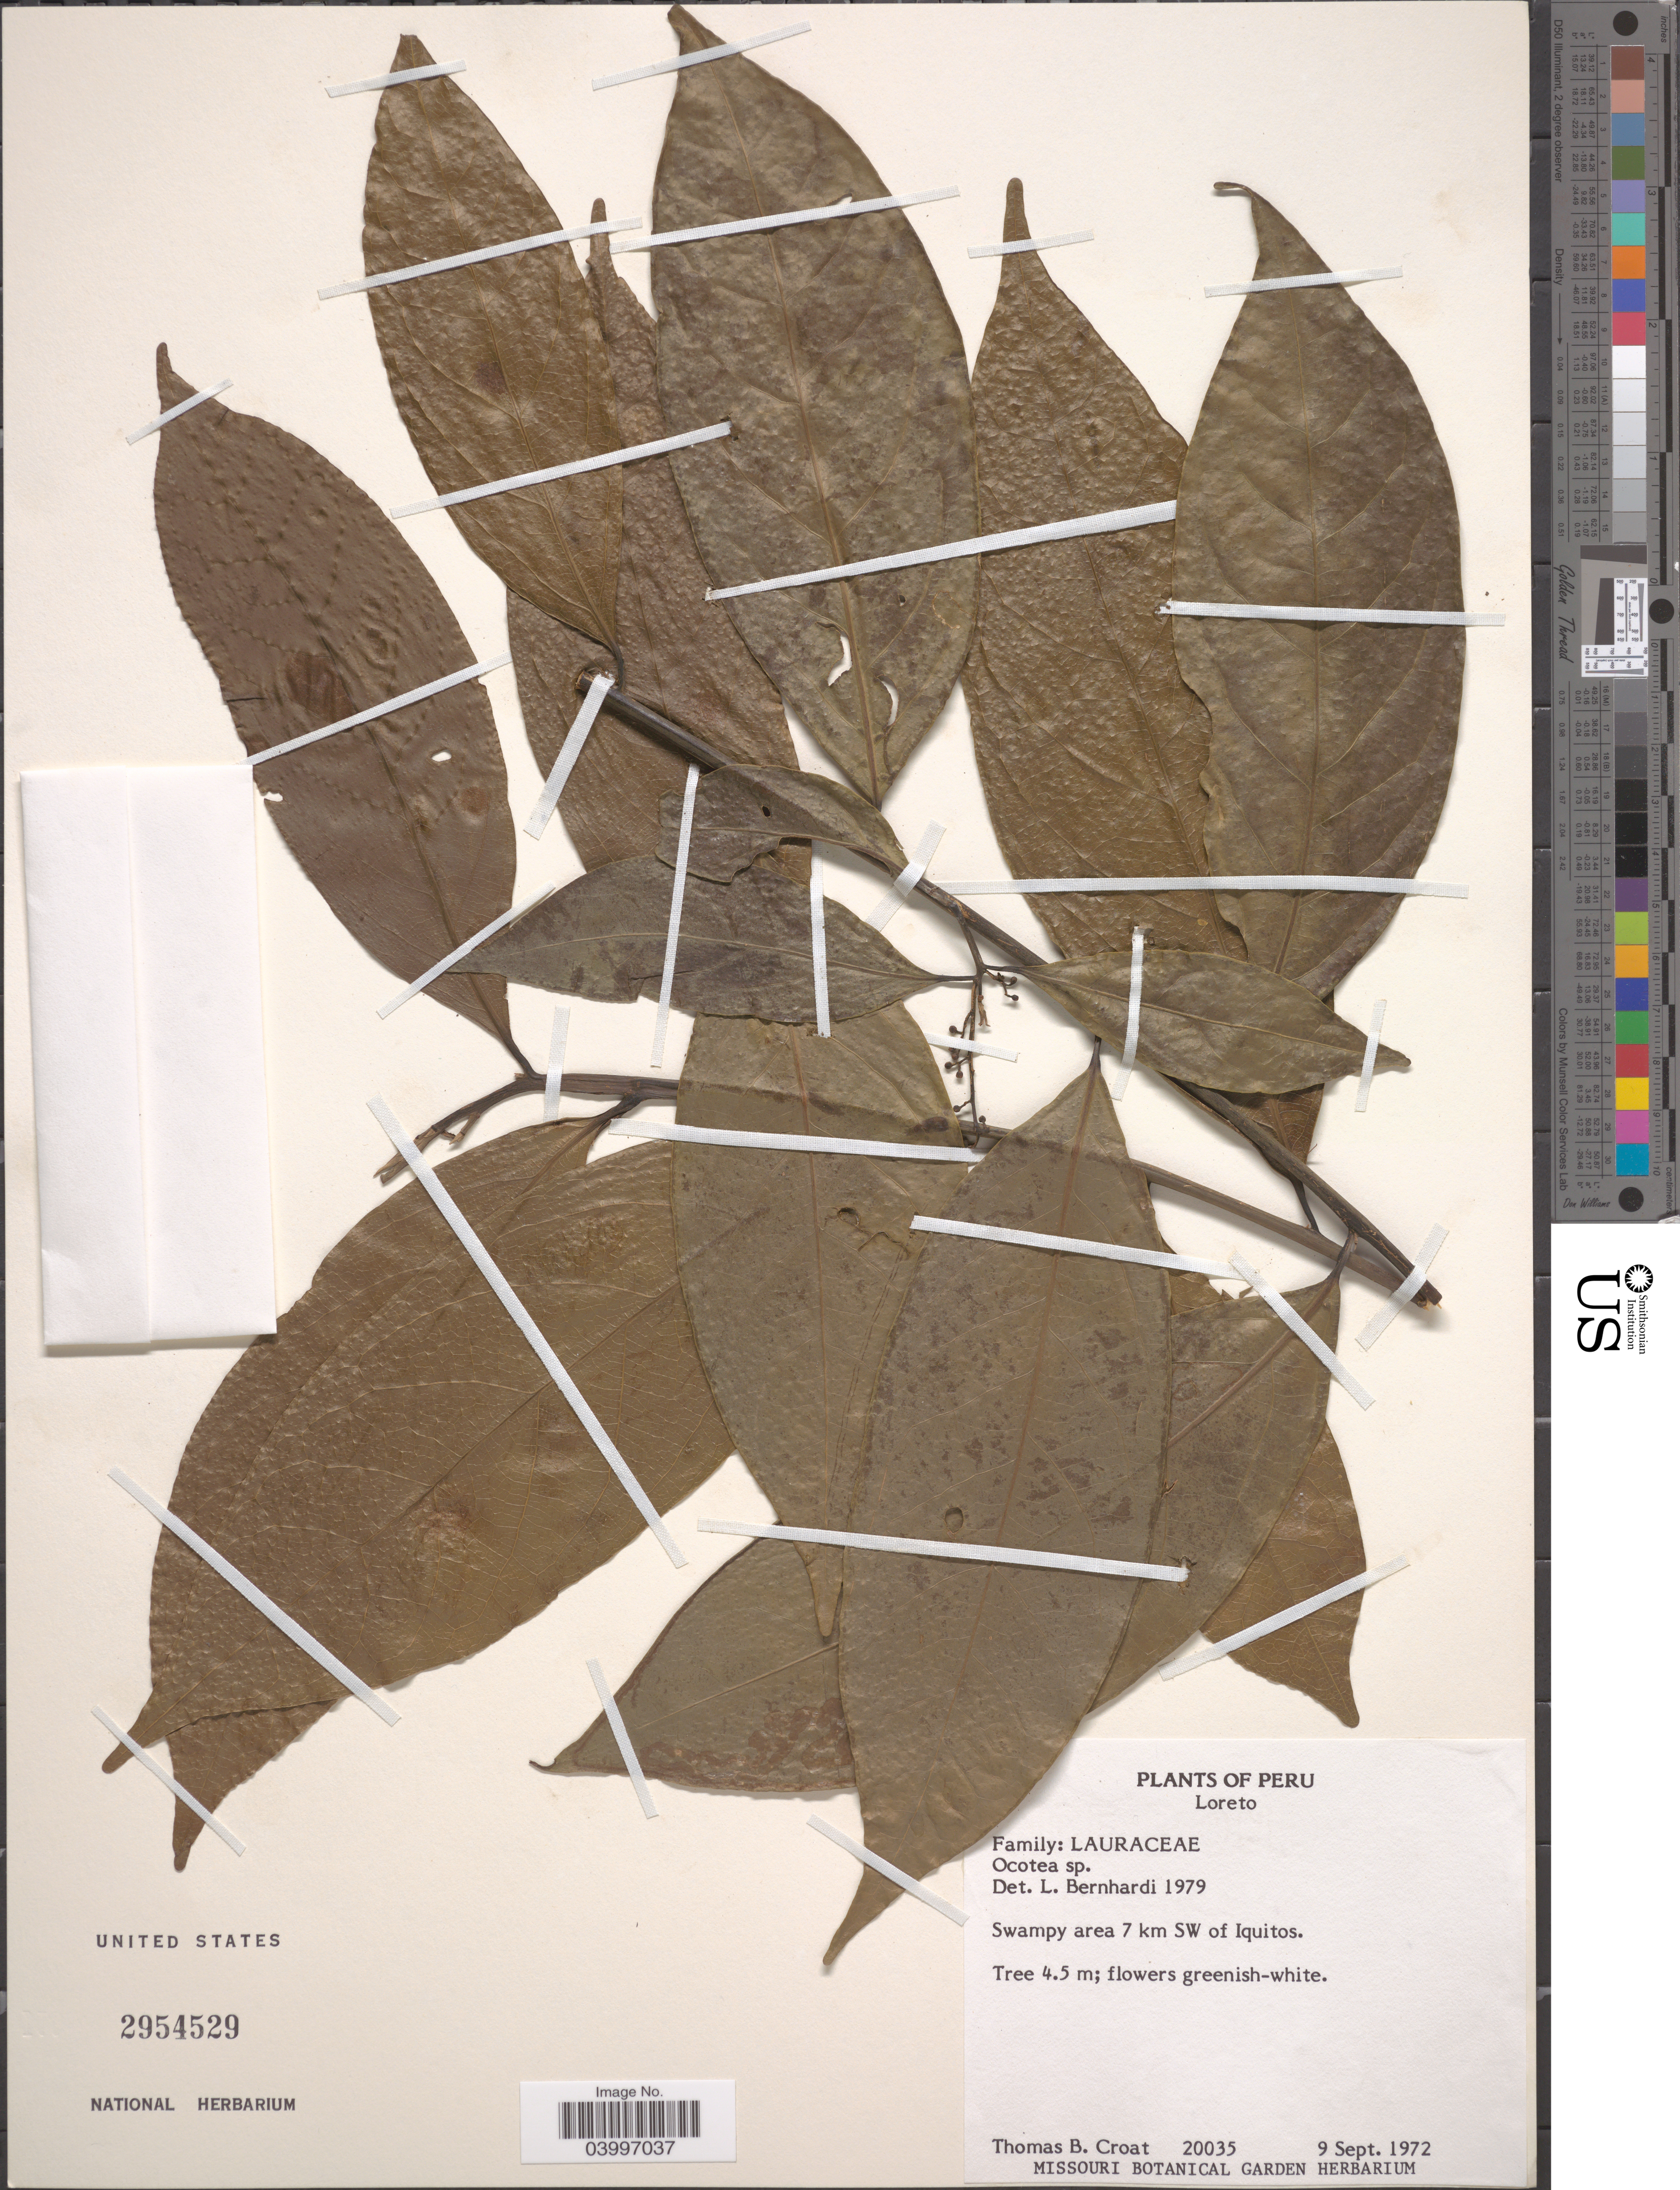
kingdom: Plantae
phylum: Tracheophyta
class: Magnoliopsida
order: Laurales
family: Lauraceae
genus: Ocotea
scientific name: Ocotea sp.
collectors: T. B. Croat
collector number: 20035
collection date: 1972-09-09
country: Peru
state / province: Loreto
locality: Swampy area 7 km SW of Iquitos.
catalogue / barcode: US 2954529